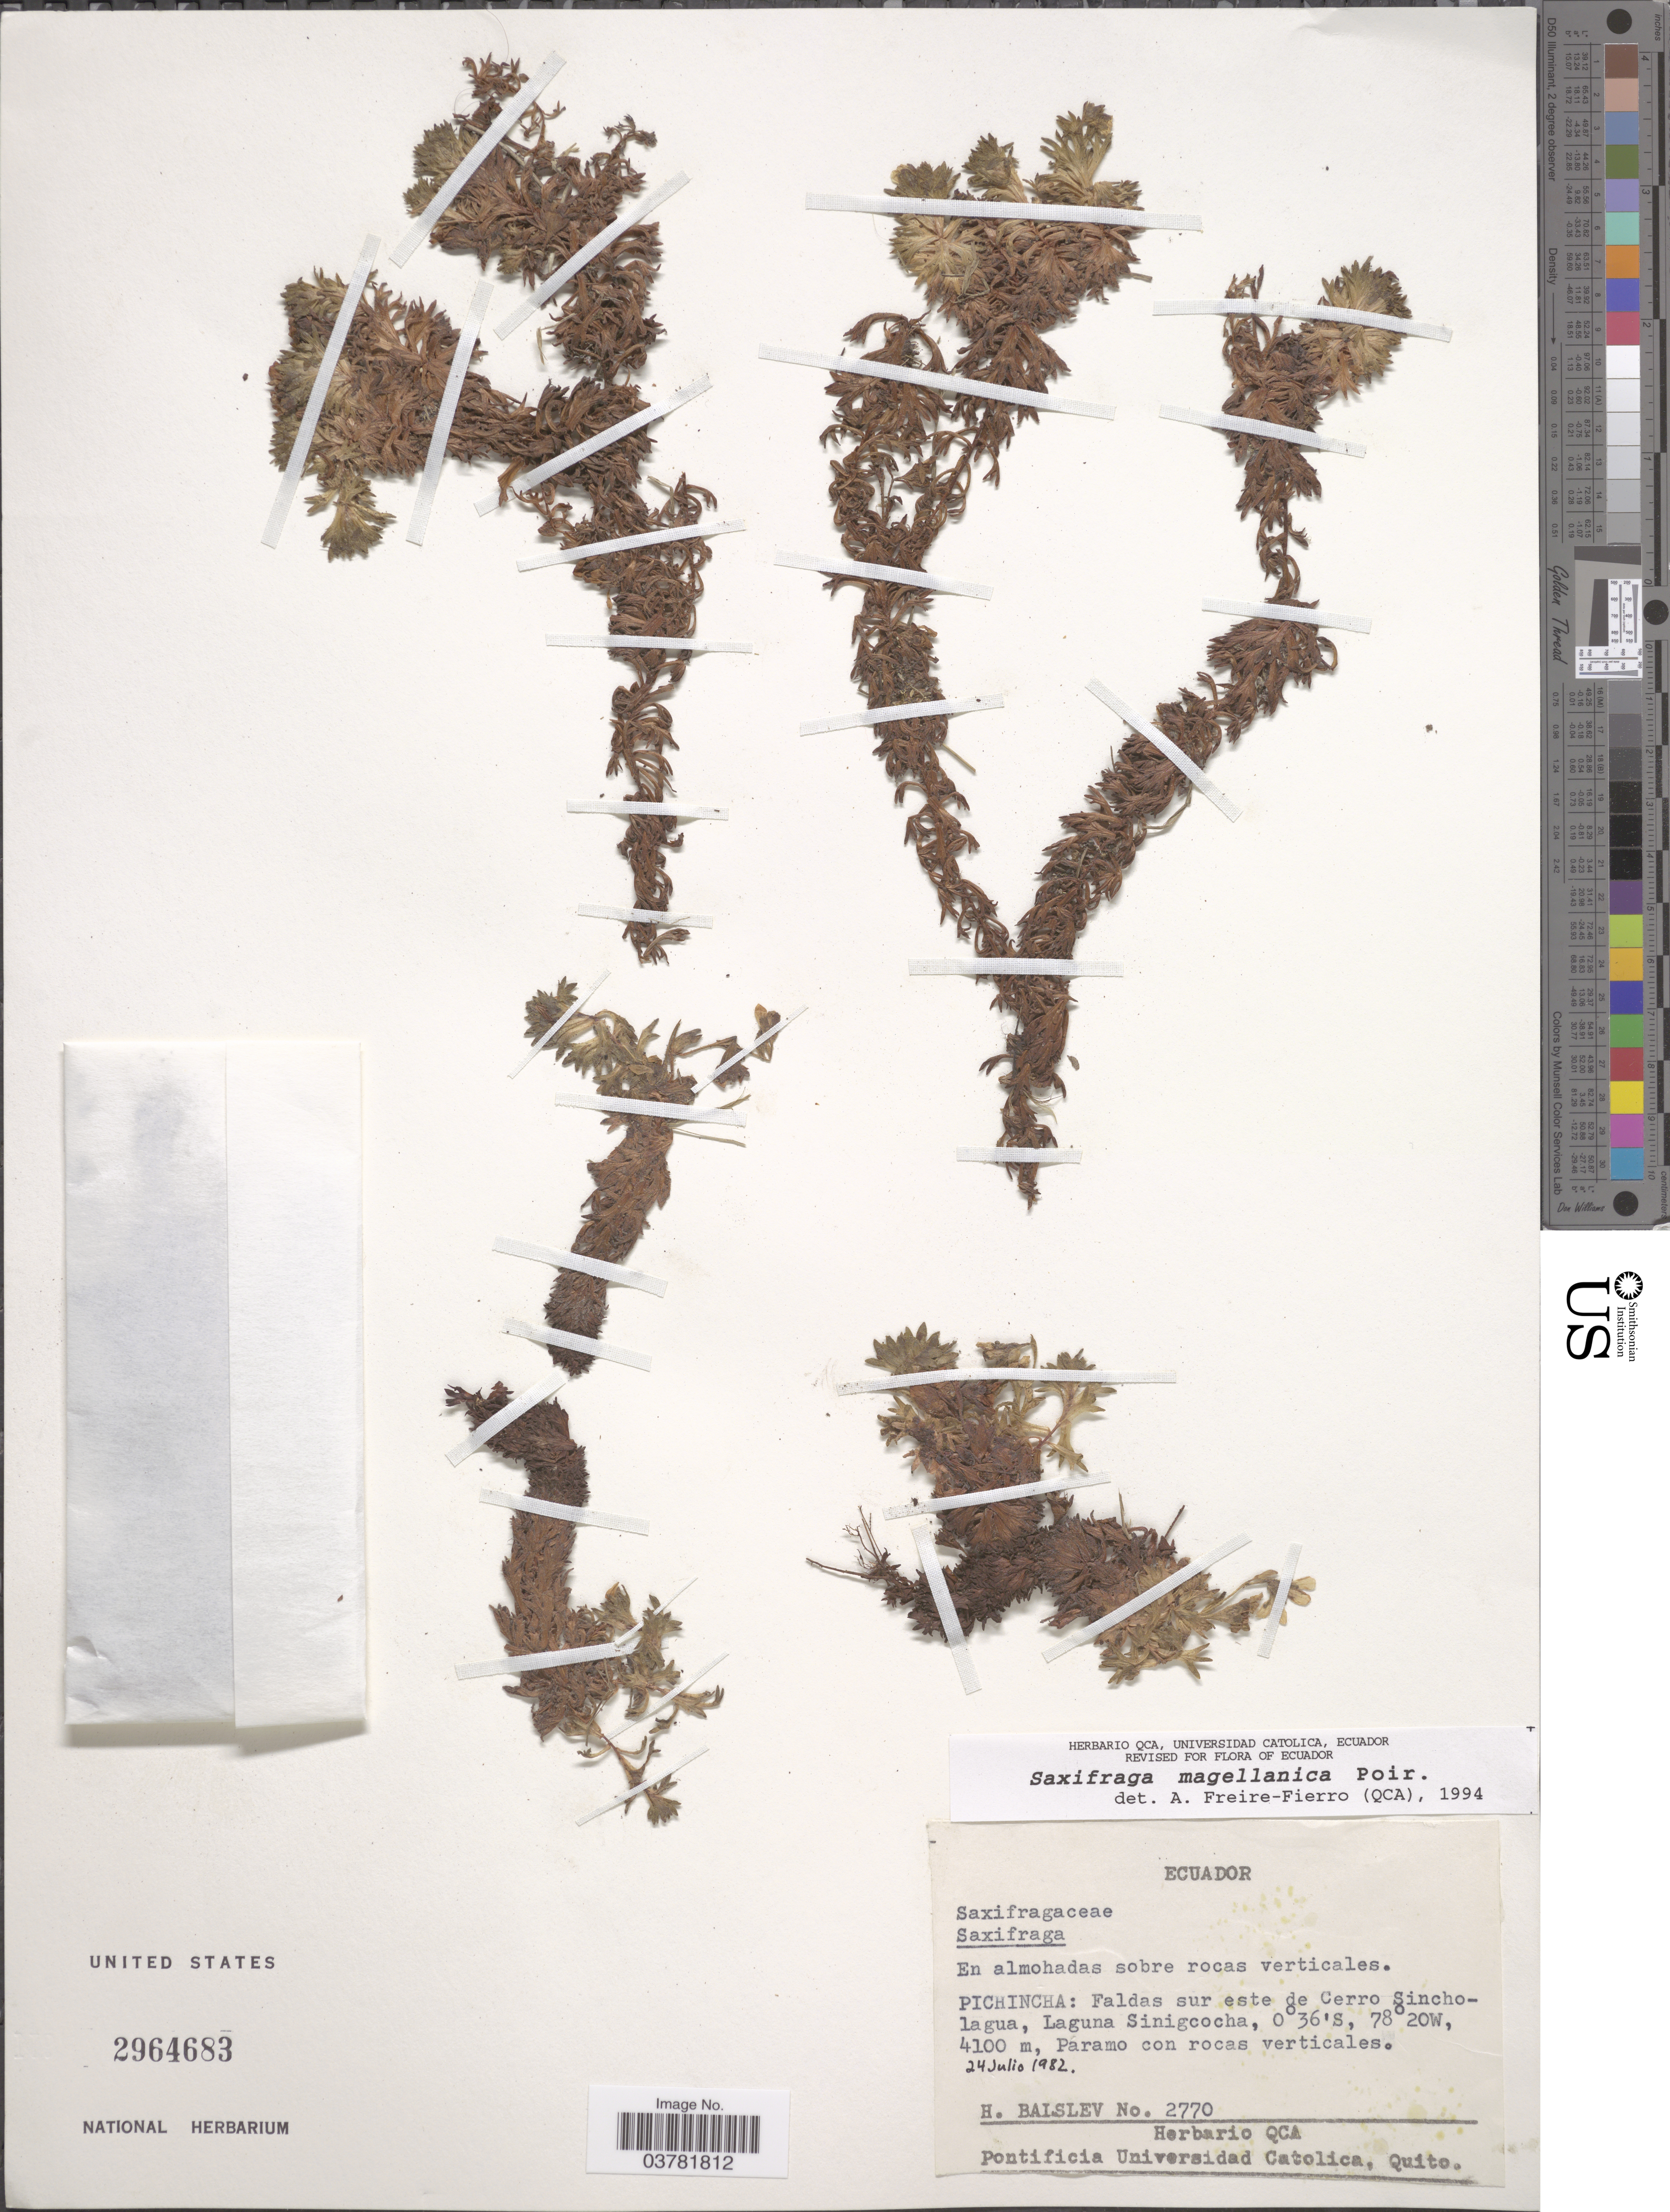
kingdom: Plantae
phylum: Tracheophyta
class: Magnoliopsida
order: Saxifragales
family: Saxifragaceae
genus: Saxifraga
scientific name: Saxifraga magellanica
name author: Poir.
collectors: H. Balslev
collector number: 2770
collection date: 1982-07-24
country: Ecuador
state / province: Pichincha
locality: Faldas sur este de Cerro Sincho-Lagua, Laguna Sinigcocha.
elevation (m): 4100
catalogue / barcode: US 2964683